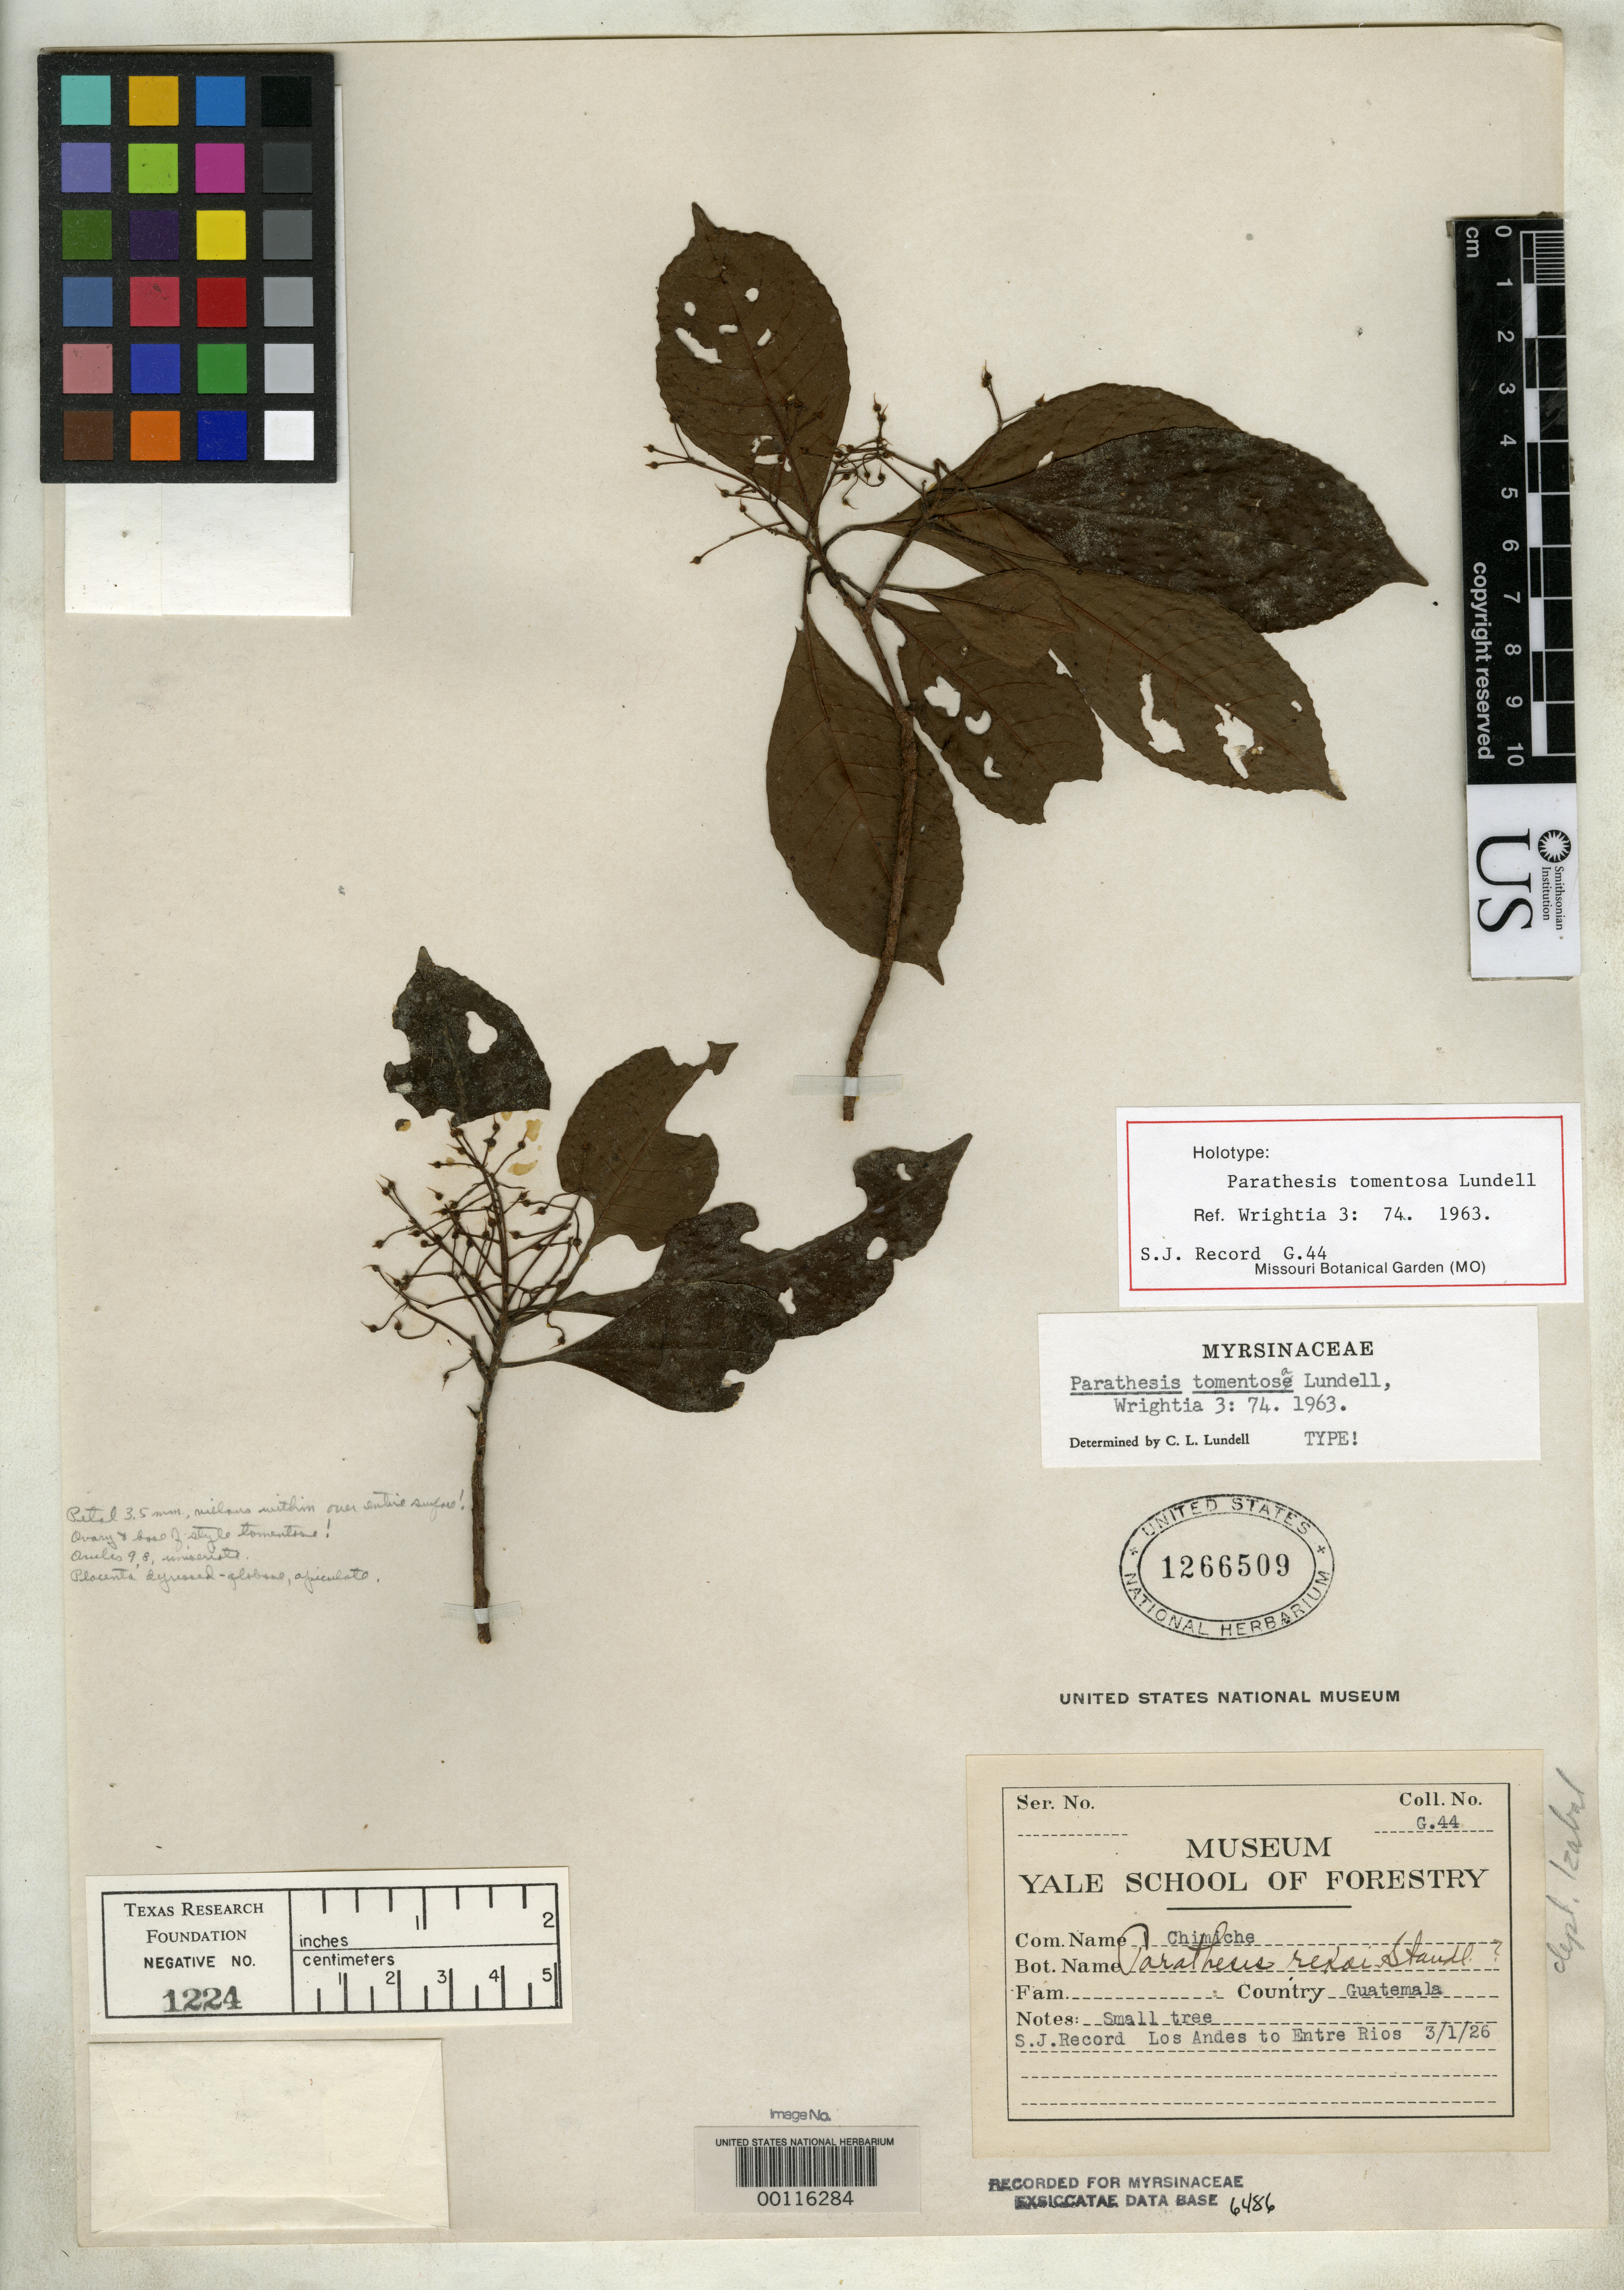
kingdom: Plantae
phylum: Tracheophyta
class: Magnoliopsida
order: Ericales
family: Primulaceae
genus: Parathesis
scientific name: Parathesis tomentosa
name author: Lundell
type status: Holotype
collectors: S. J. Record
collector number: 44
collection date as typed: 01 Mar 1926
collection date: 1926-03-01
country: Guatemala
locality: Los Andes to Entre Rios.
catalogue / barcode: US 1266509